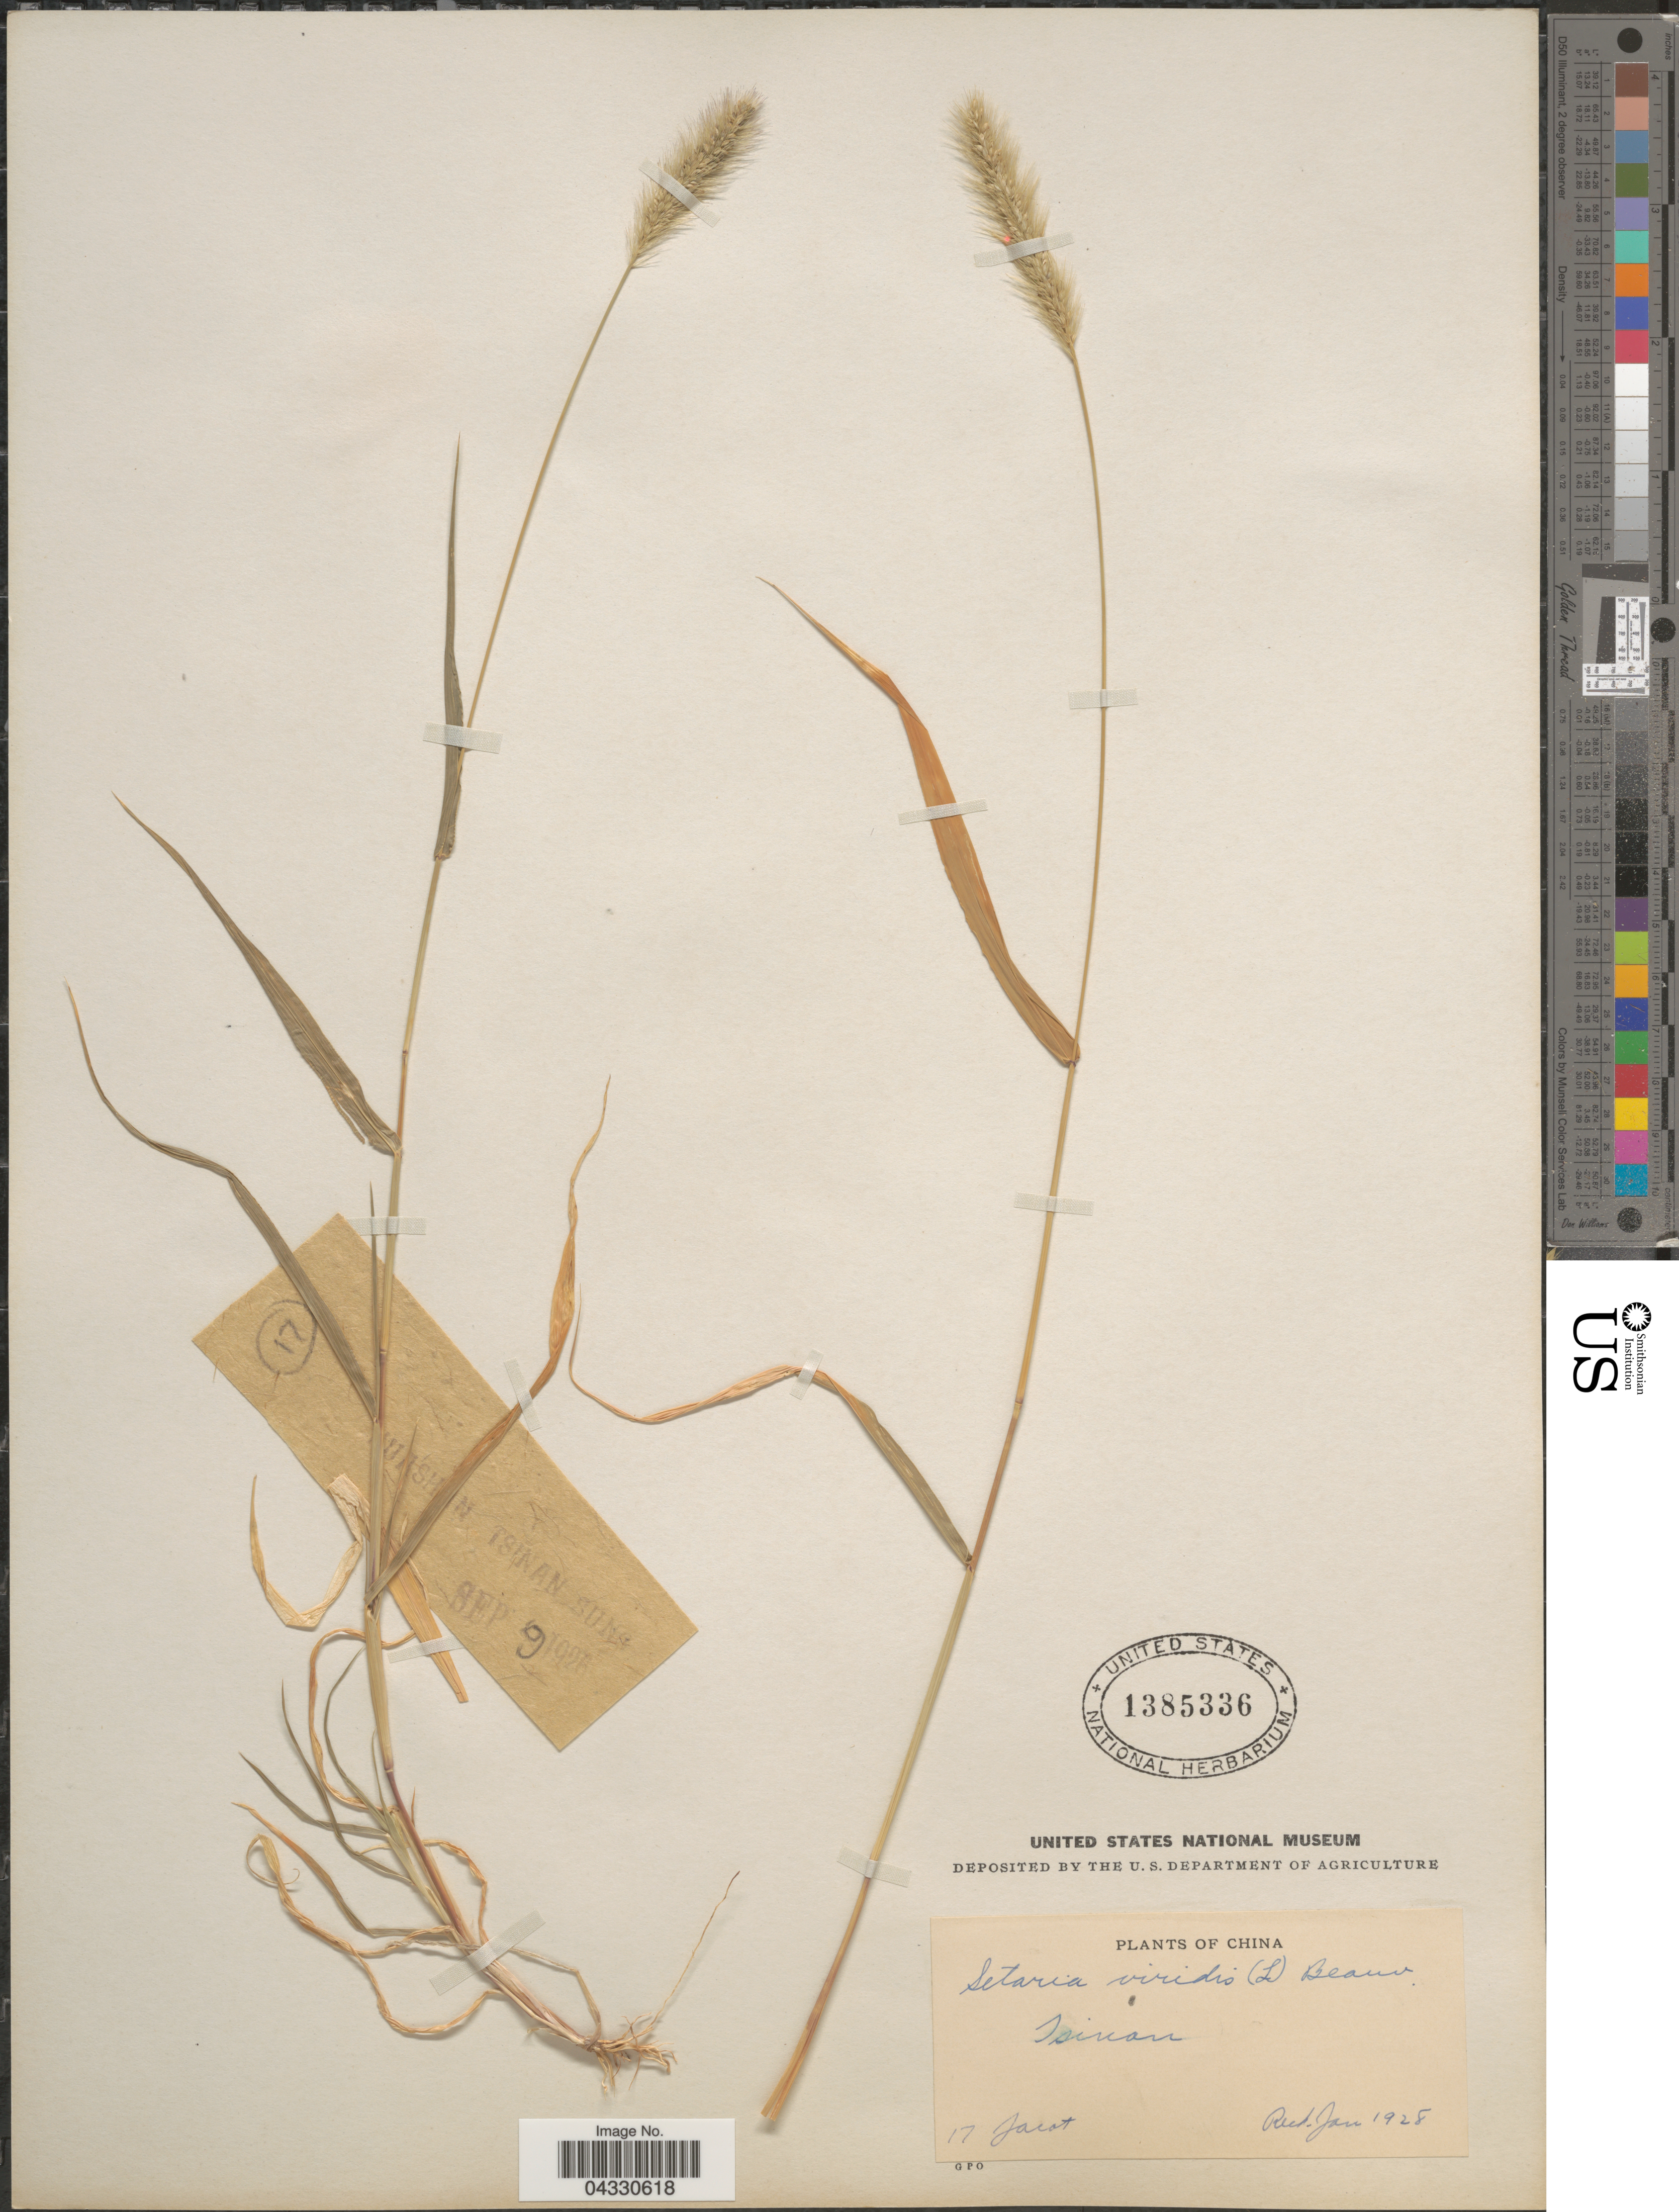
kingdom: Plantae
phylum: Tracheophyta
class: Liliopsida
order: Poales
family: Poaceae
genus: Setaria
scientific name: Setaria viridis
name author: (L.) P. Beauv.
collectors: Jacot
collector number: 17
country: China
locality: Tsinan.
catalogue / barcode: US 1385336